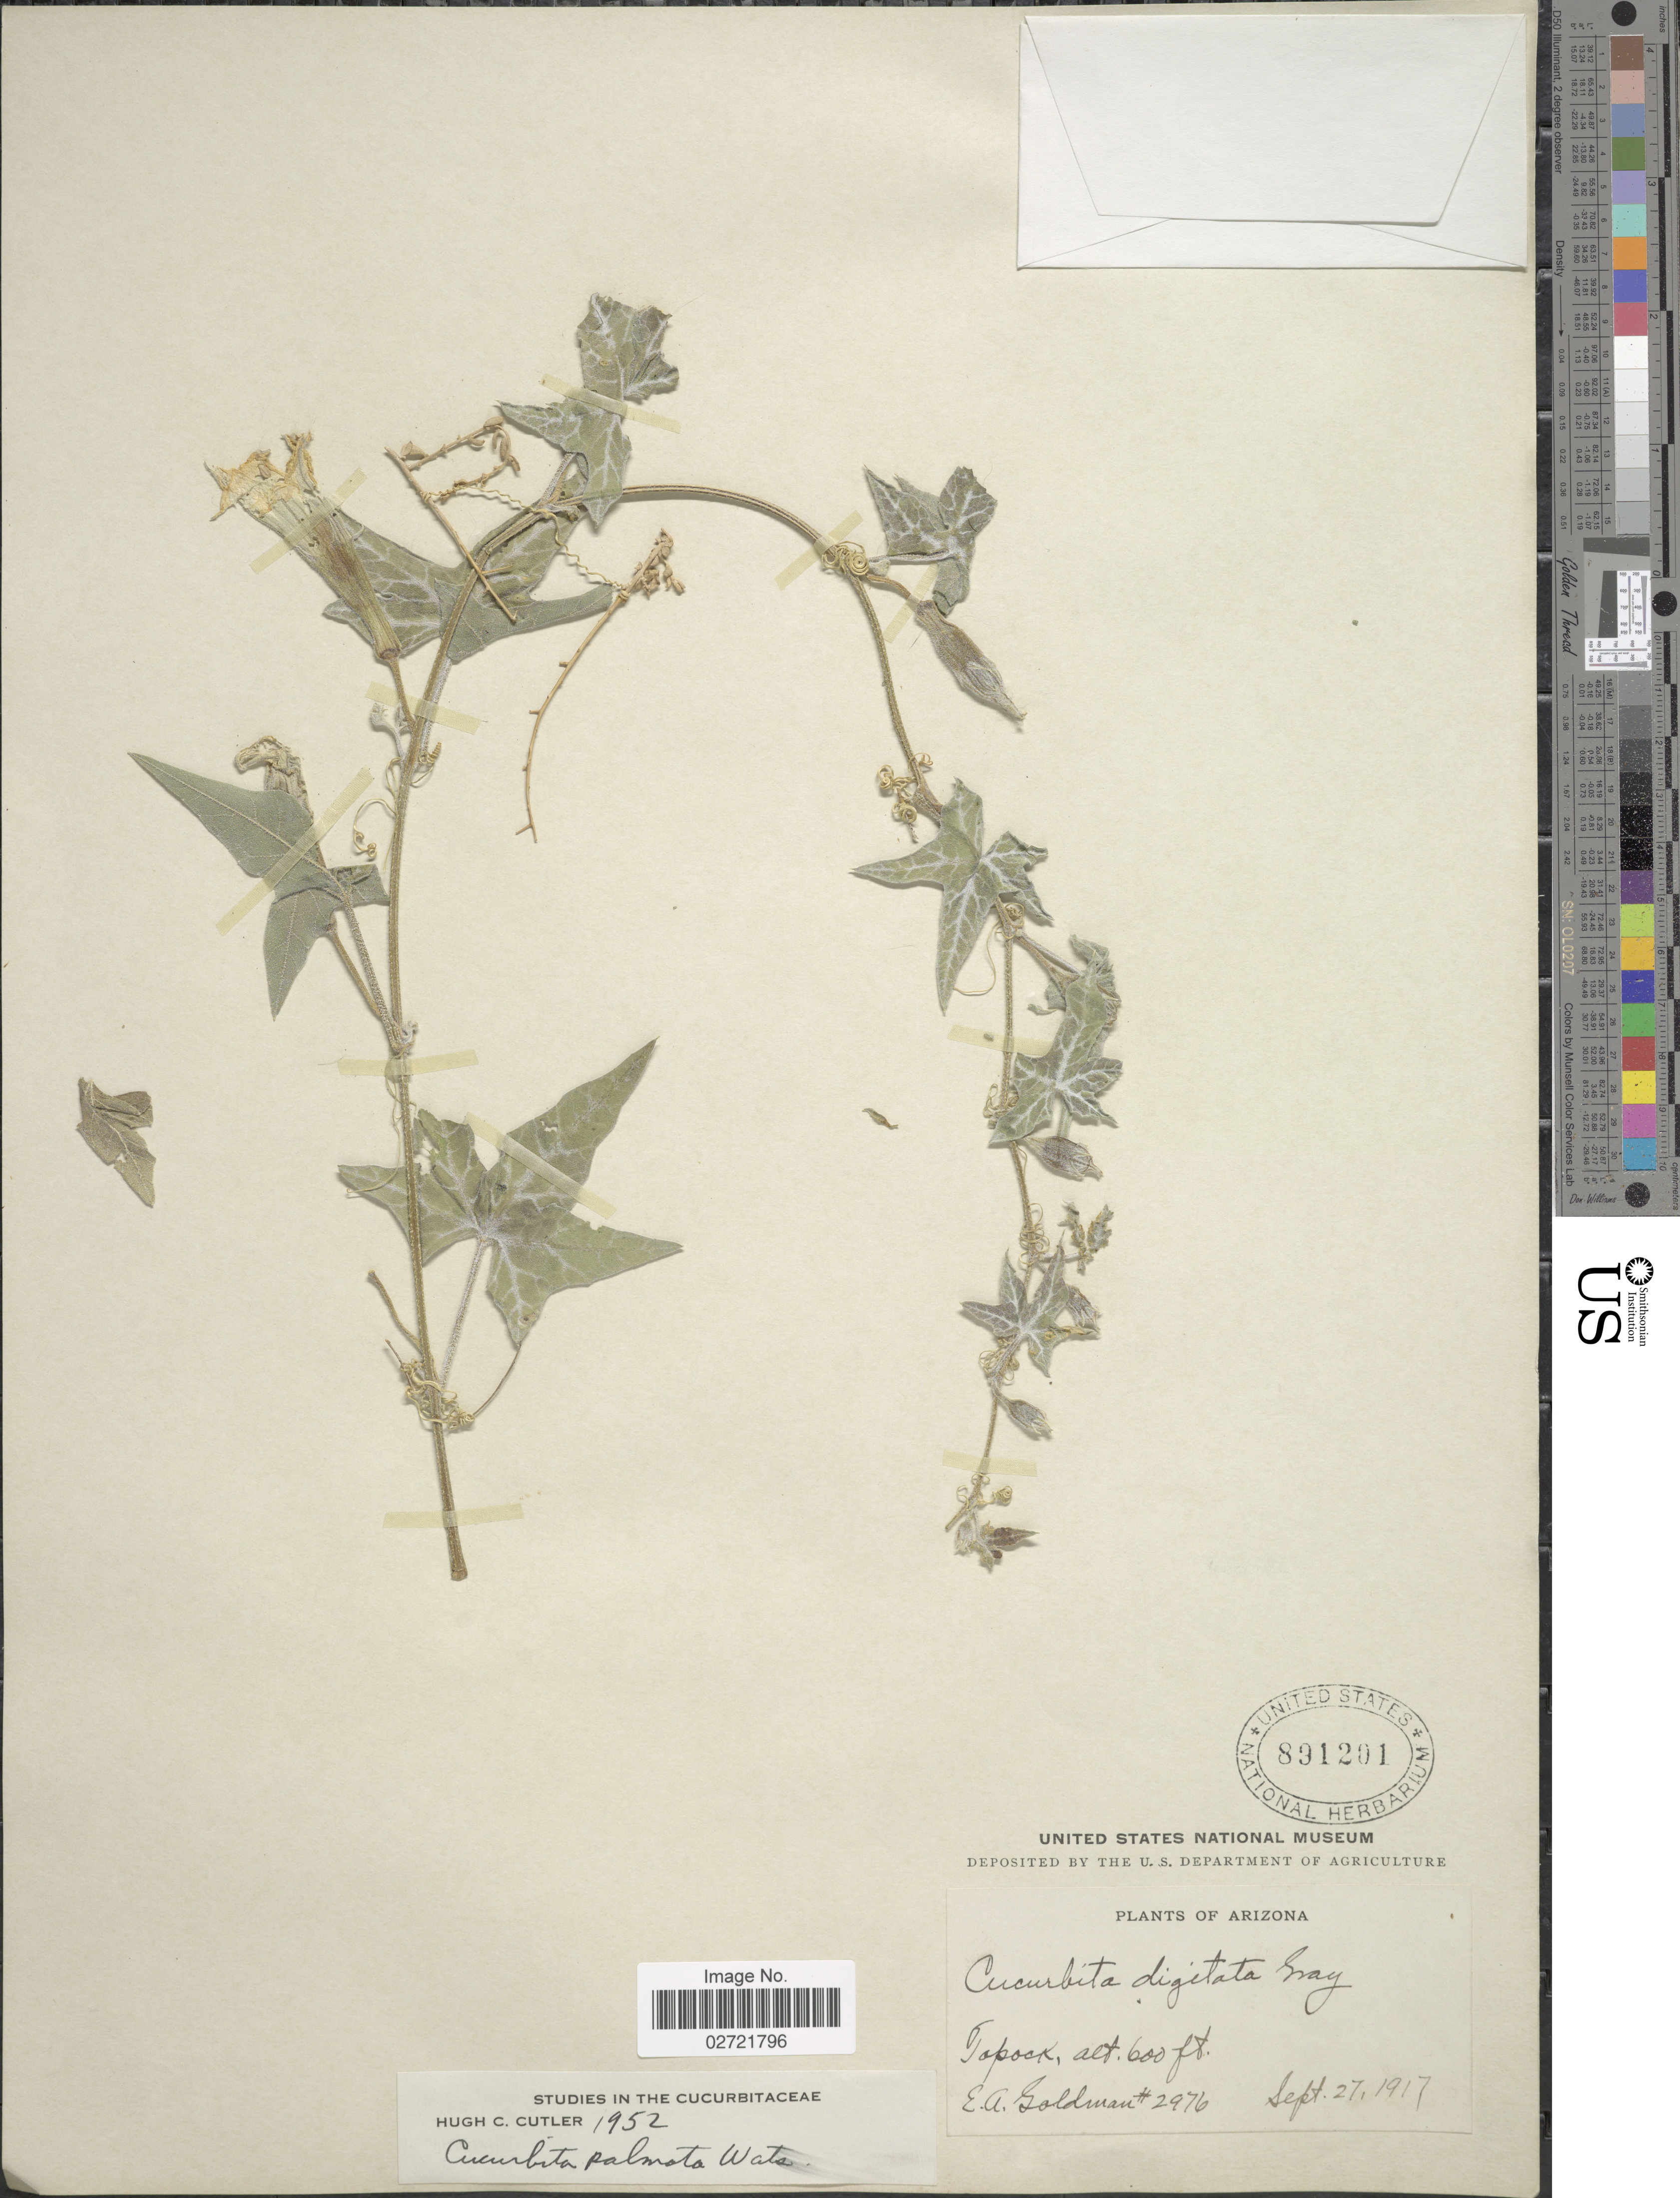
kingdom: Plantae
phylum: Tracheophyta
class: Magnoliopsida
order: Cucurbitales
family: Cucurbitaceae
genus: Cucurbita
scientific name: Cucurbita palmata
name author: S. Watson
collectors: E. A. Goldman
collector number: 2976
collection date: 1917-09-27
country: United States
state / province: Arizona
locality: Tapock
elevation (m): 183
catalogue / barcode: US 891201